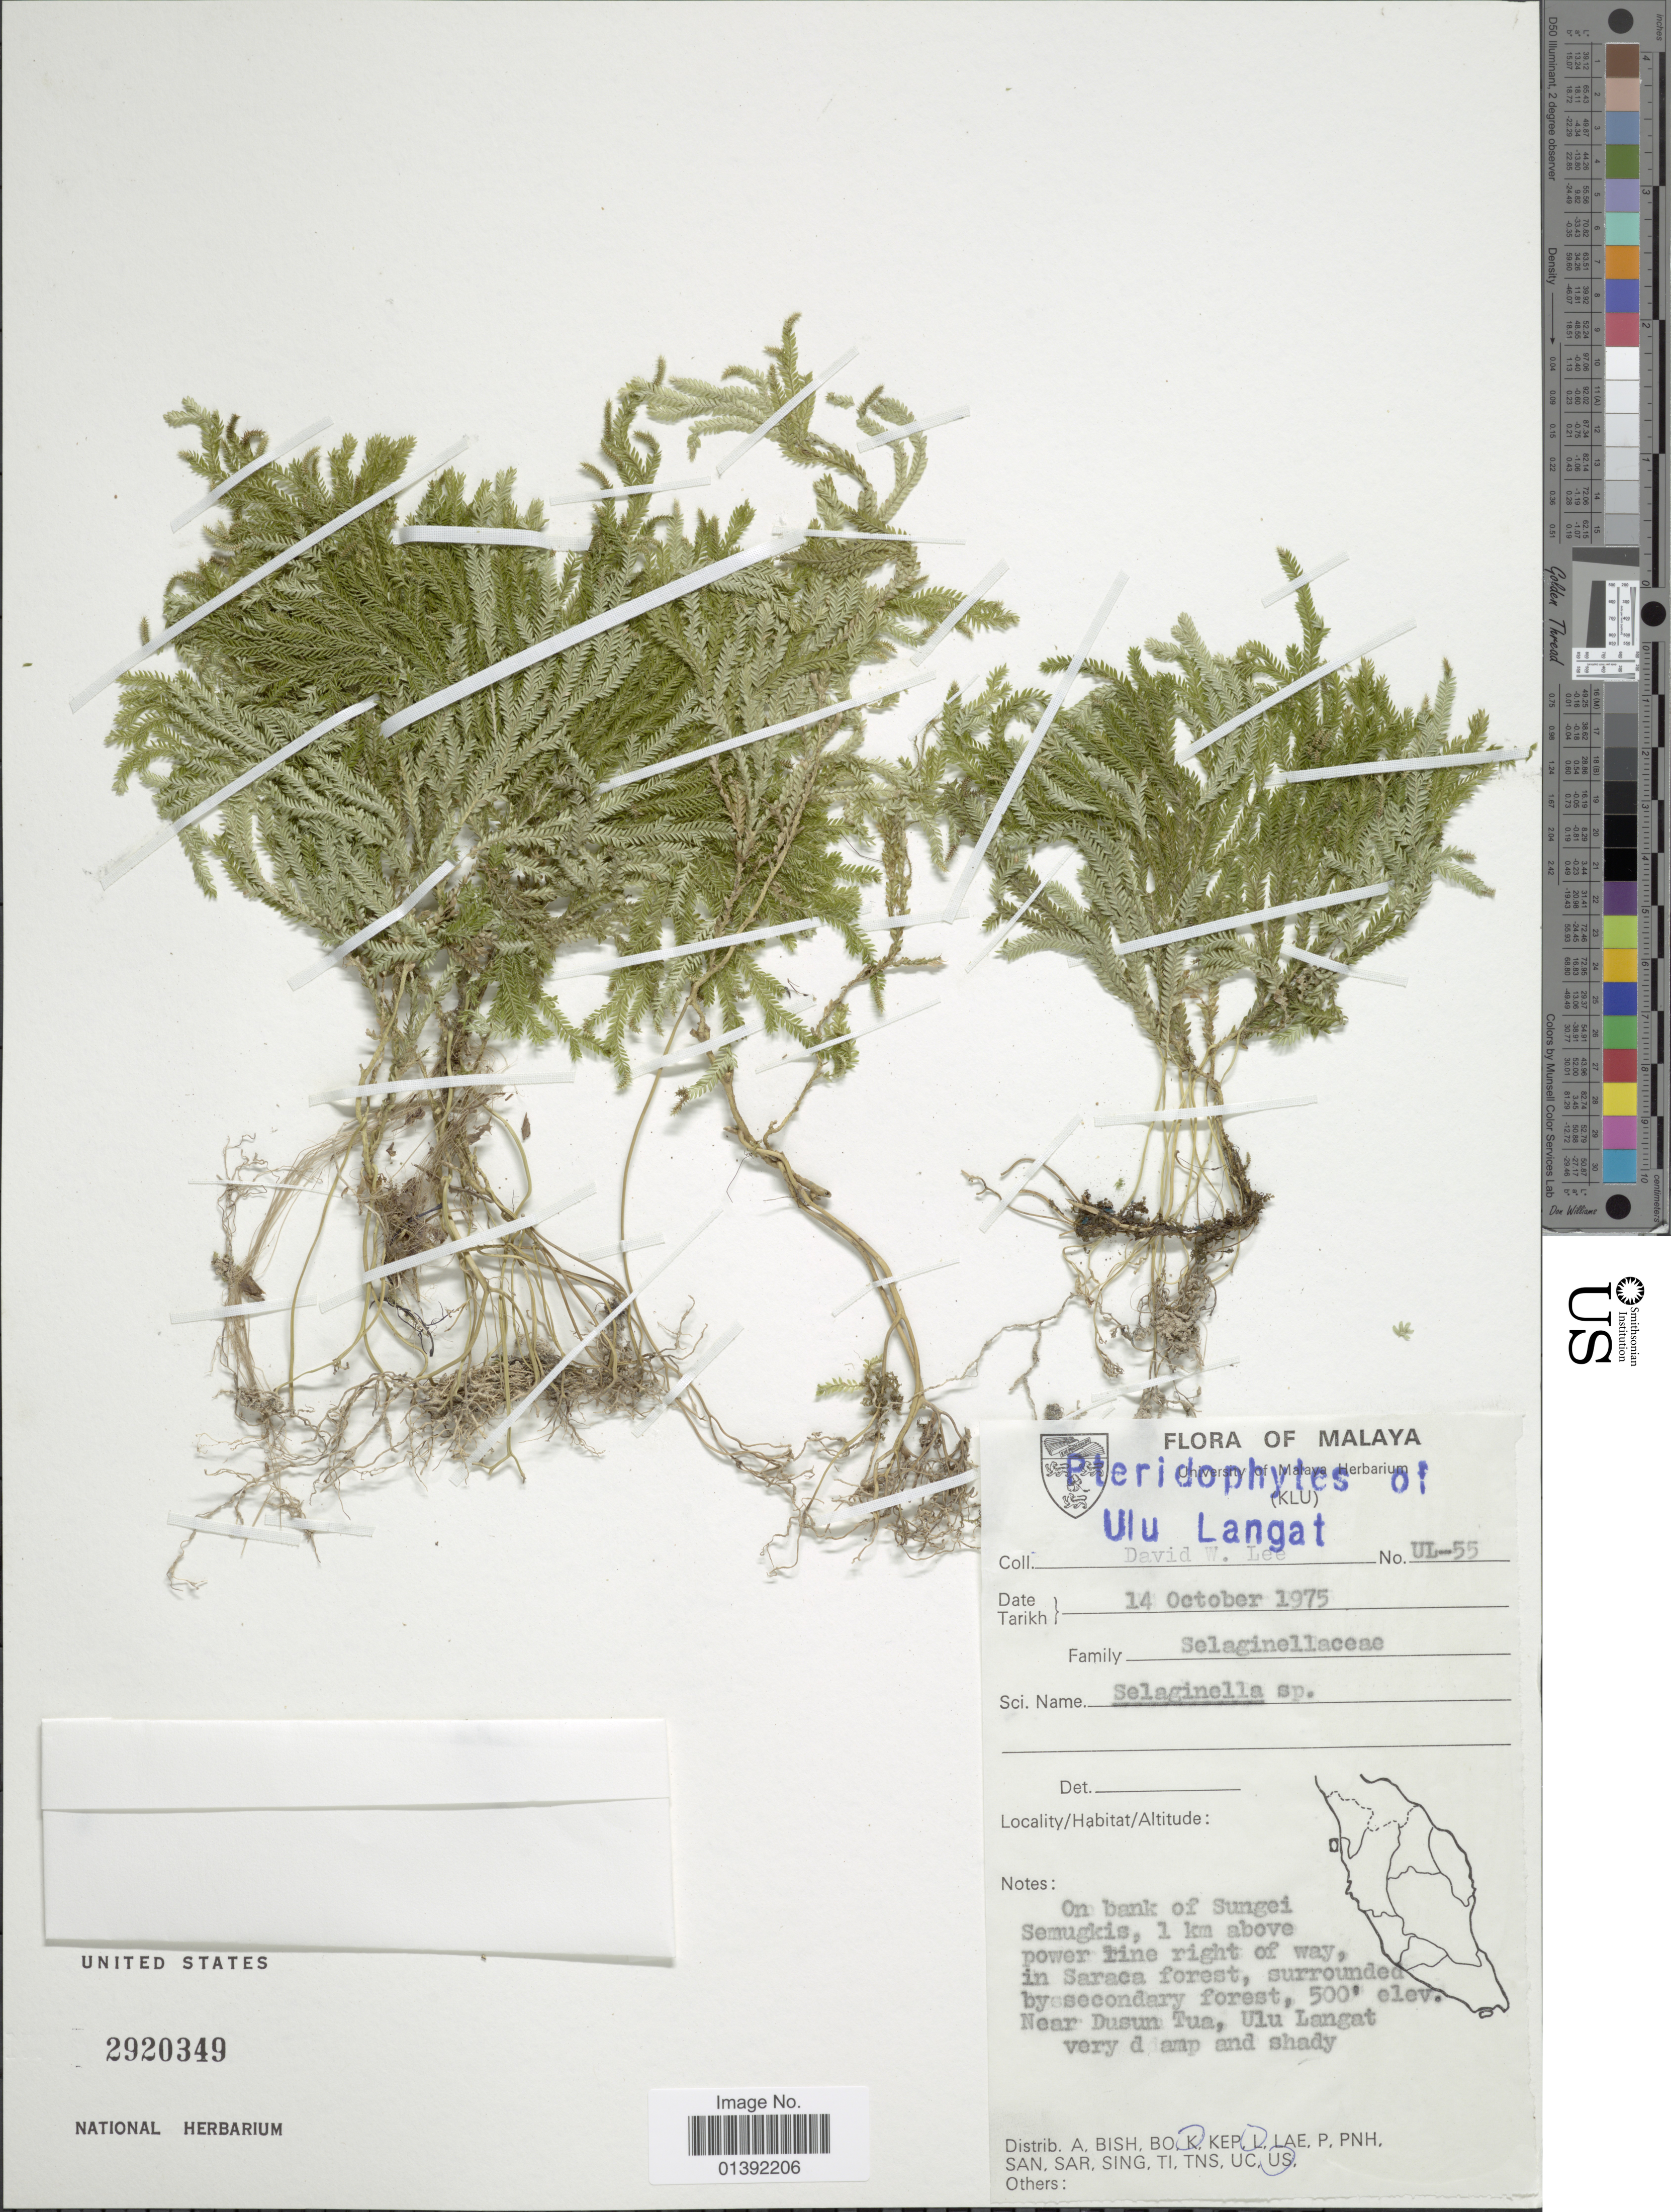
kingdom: Plantae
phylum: Tracheophyta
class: Lycopodiopsida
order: Selaginellales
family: Selaginellaceae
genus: Selaginella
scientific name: Selaginella sp.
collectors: D. Lee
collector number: UL_55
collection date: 1975-10-14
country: Malaysia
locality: Malaya, on bank of Sungei Semugkis, 1 km above power line right of way, in Saraca forest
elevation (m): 152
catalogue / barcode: US 2920349